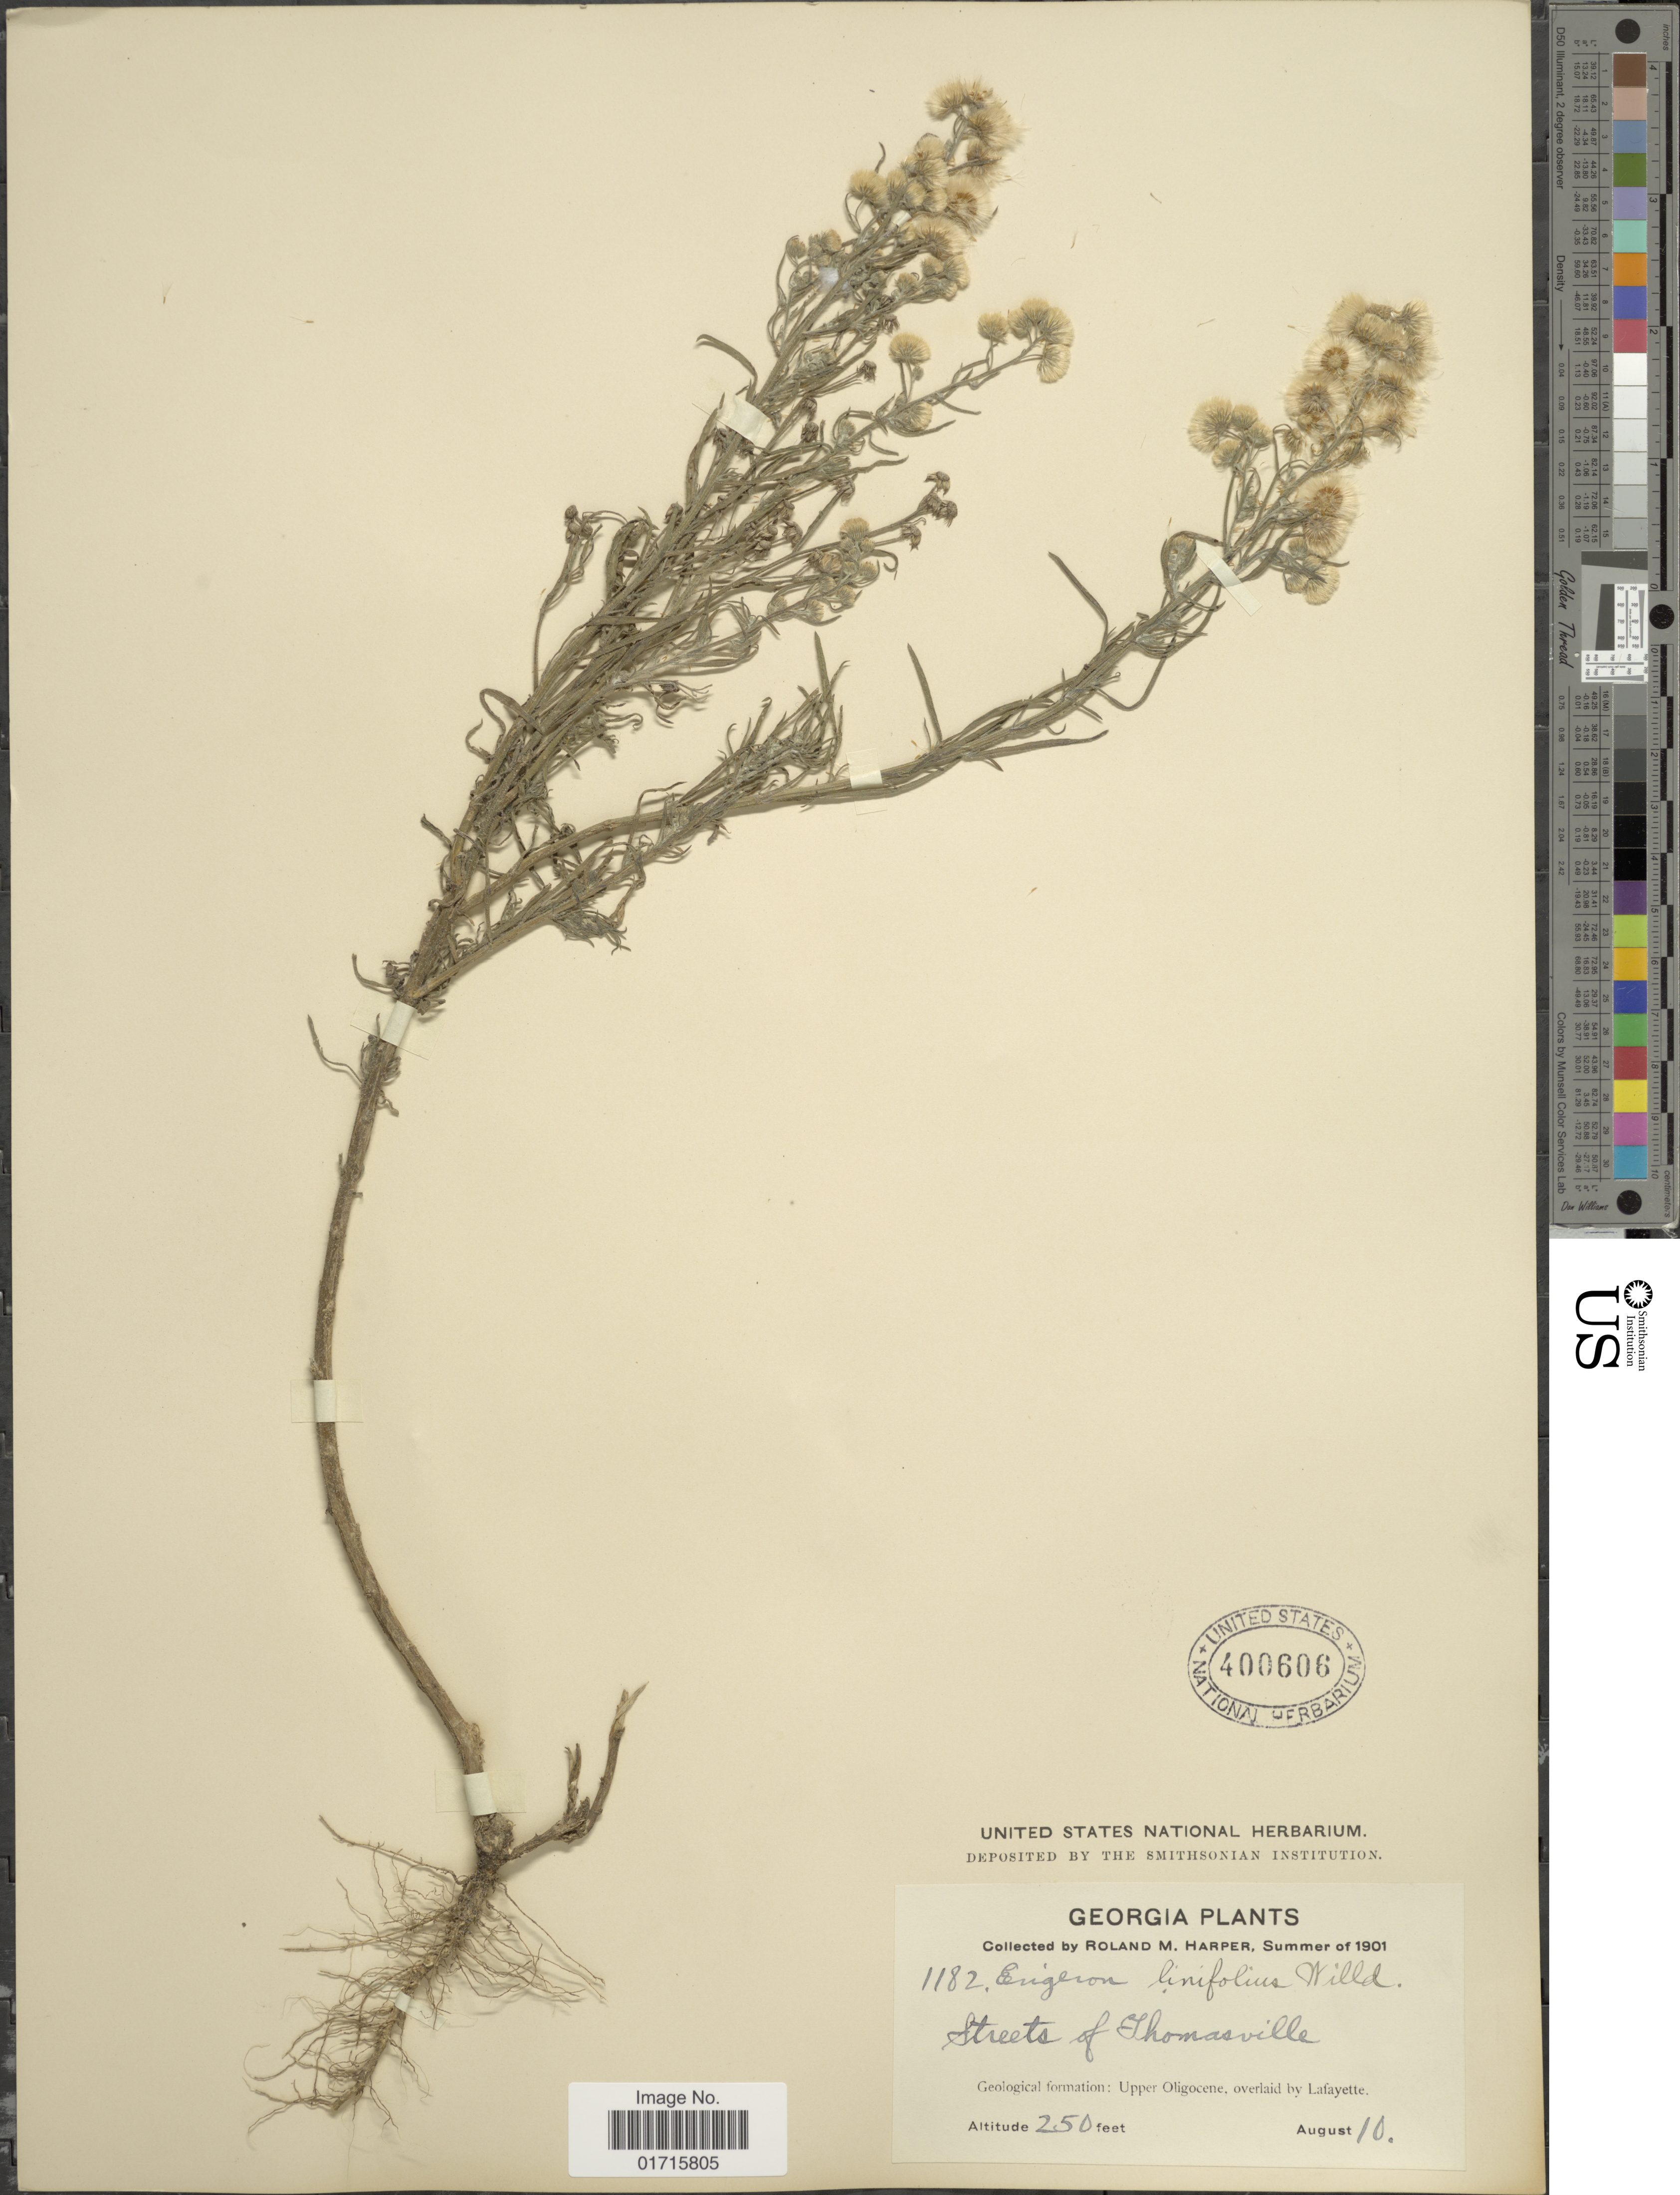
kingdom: Plantae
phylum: Tracheophyta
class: Magnoliopsida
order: Asterales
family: Asteraceae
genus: Conyza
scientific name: Conyza bonariensis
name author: (L.) Cronq.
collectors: R. M. Harper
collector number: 1182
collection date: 1901-08-10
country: United States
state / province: Georgia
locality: Georgia. Streets of Thomasville.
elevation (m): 76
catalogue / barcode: US 400606